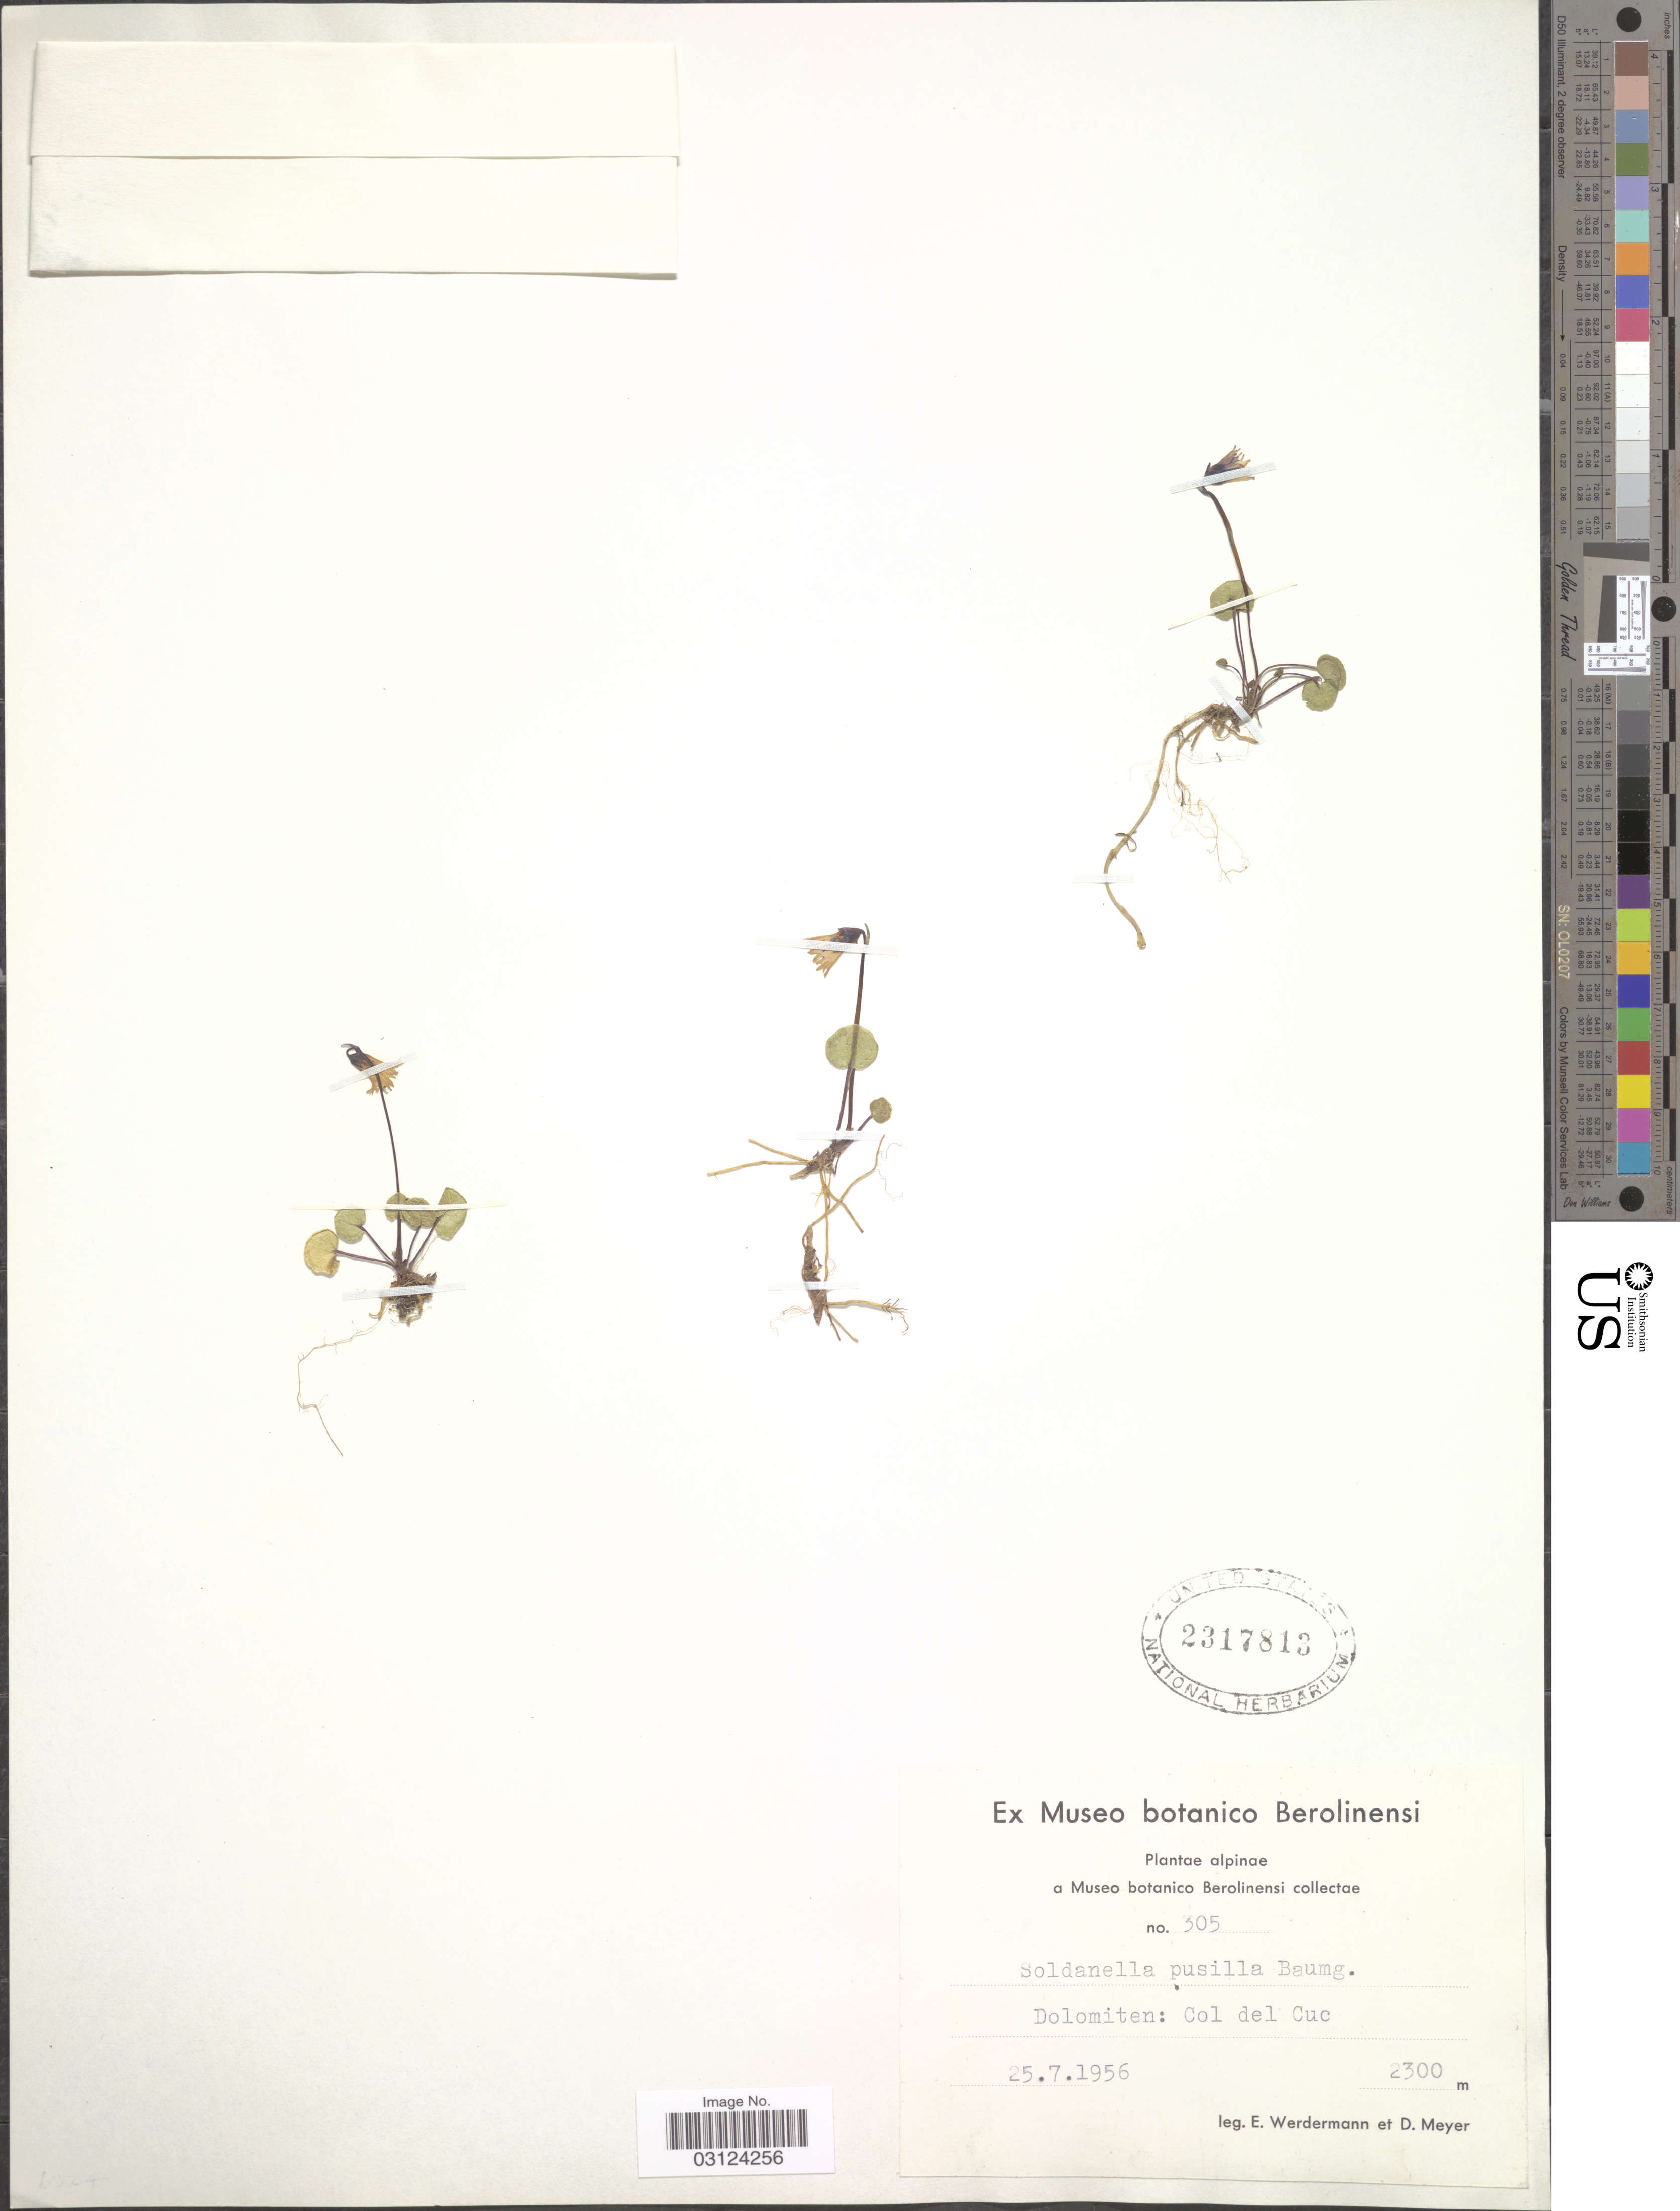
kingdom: Plantae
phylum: Tracheophyta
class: Magnoliopsida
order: Ericales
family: Primulaceae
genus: Soldanella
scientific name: Soldanella pusilla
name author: Baumg.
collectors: E. Werdermann & D. Meyer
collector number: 305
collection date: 1956-07-25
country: Italy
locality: Alpinae, Dolomiten: Col del Cuc.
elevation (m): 2300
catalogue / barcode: US 2317813